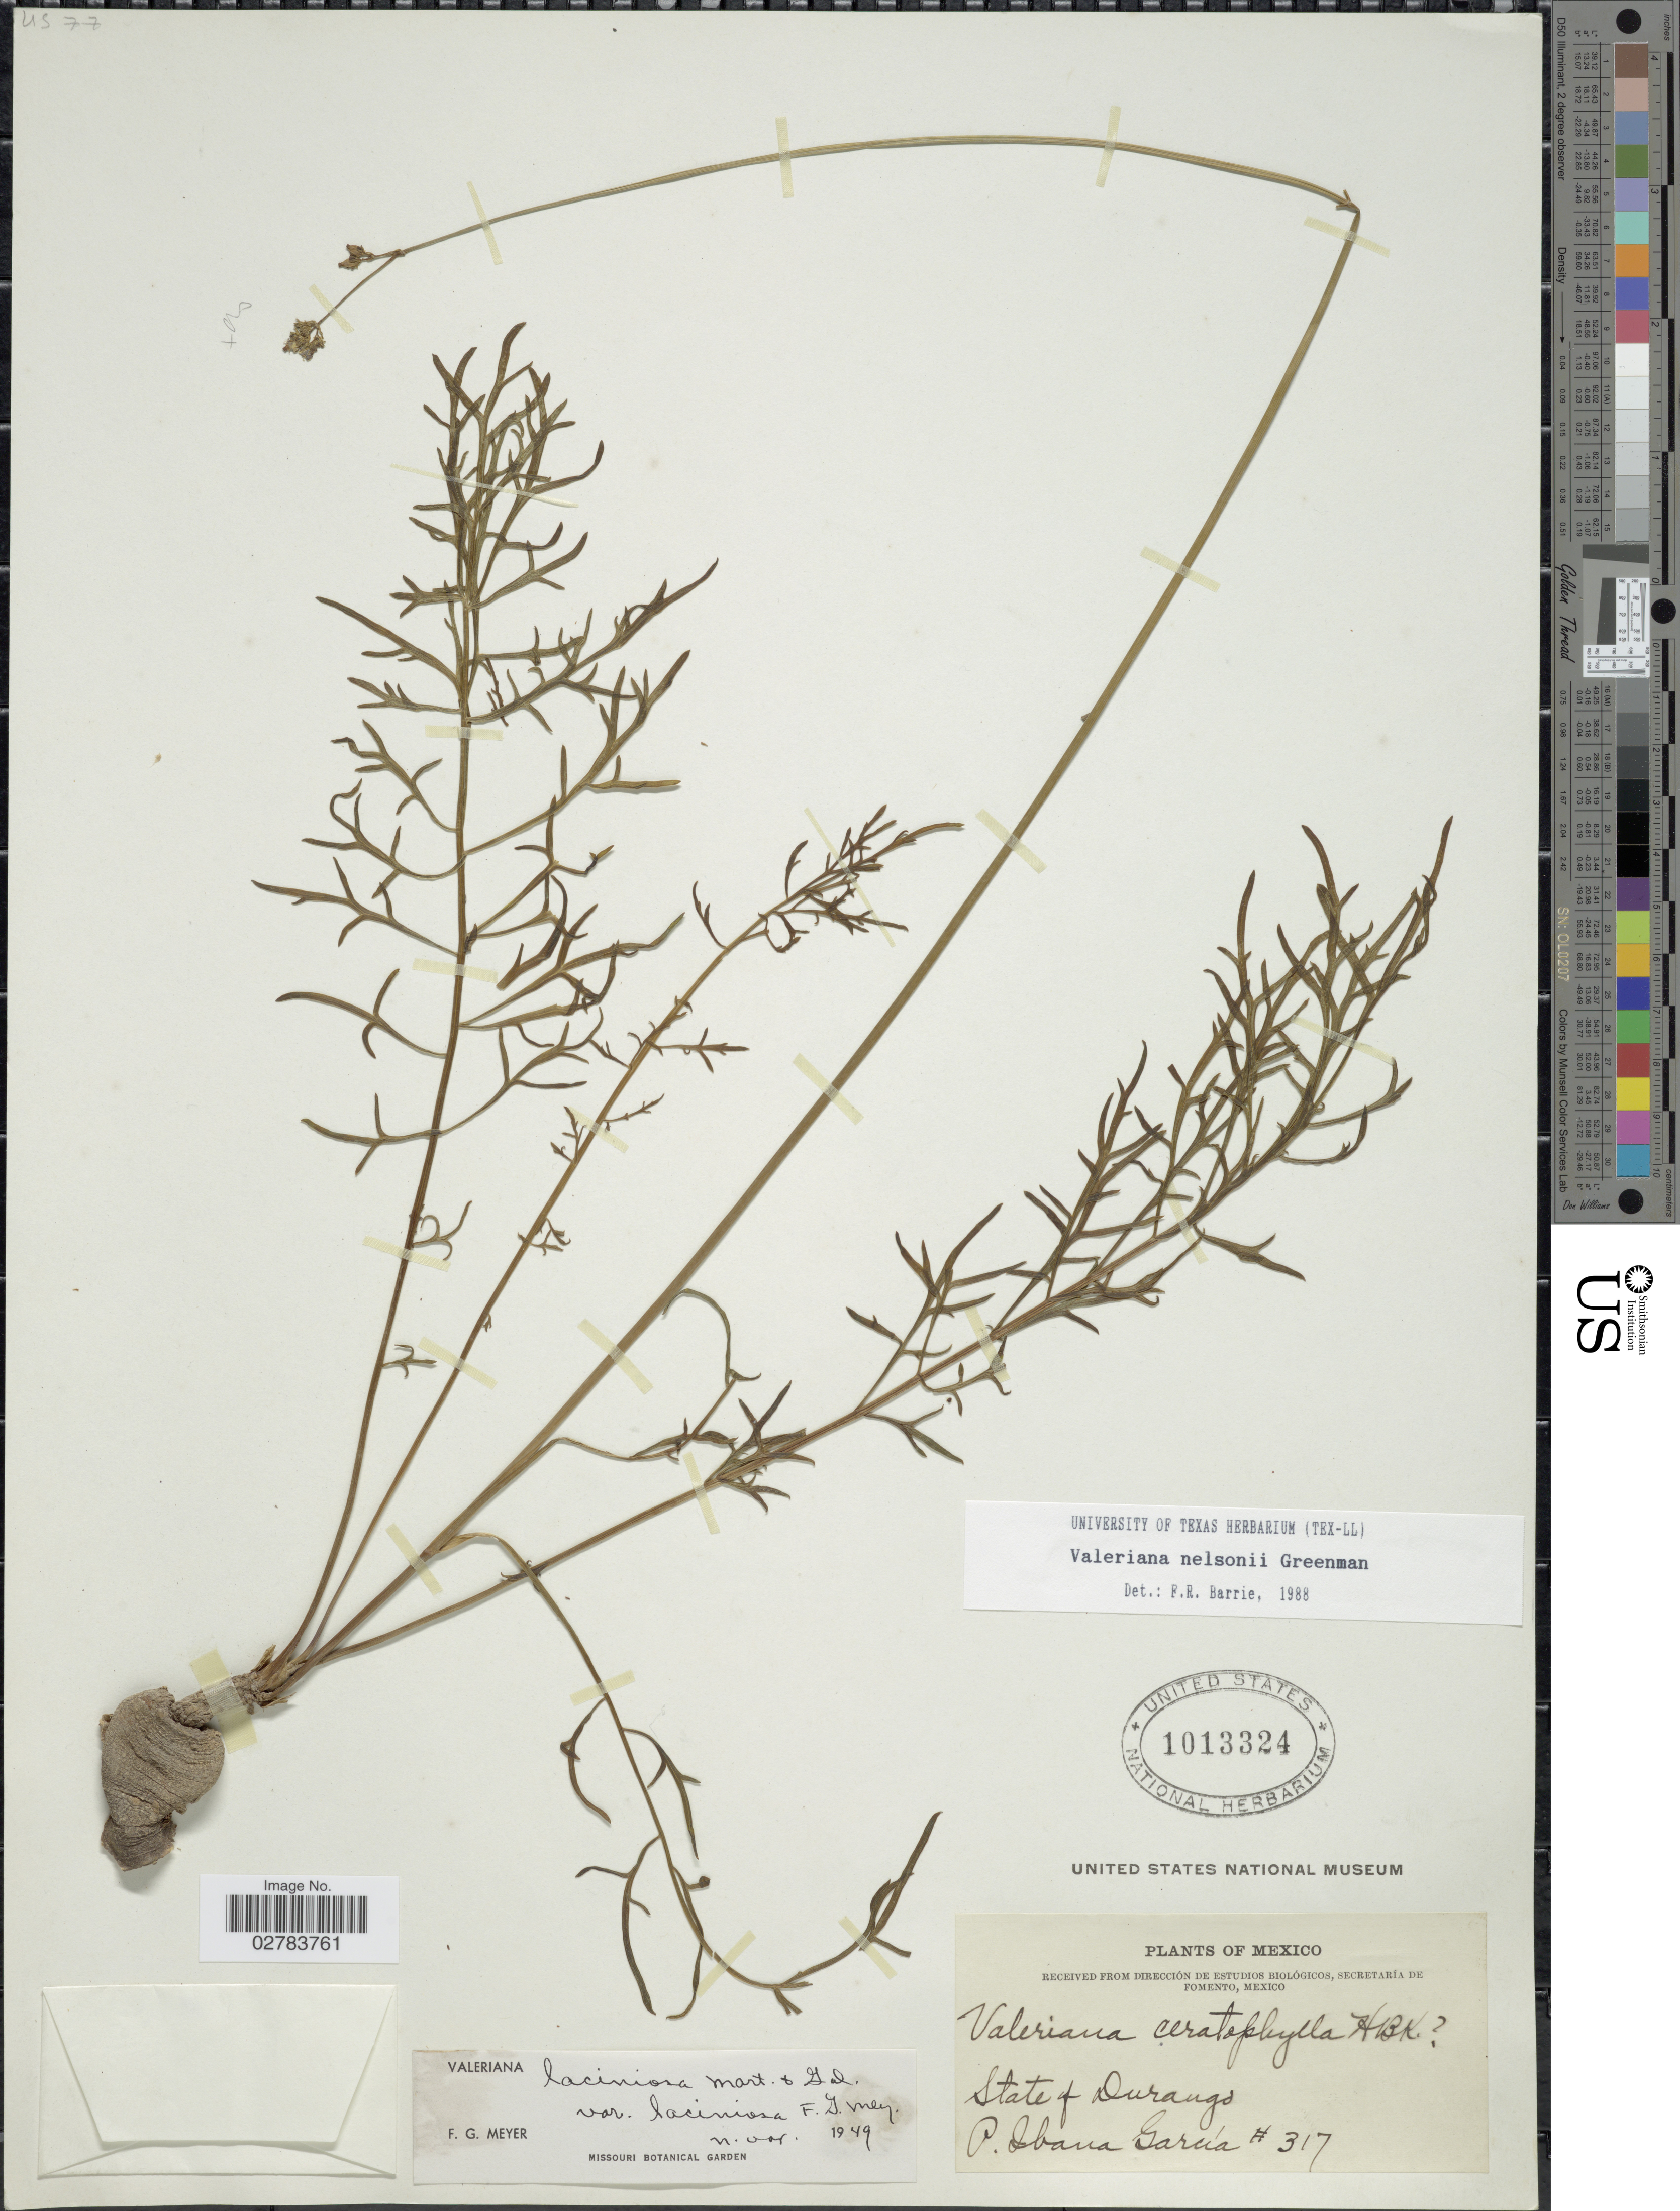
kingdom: Plantae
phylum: Tracheophyta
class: Magnoliopsida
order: Dipsacales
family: Caprifoliaceae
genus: Valeriana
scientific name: Valeriana nelsonii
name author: Greenm.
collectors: P. I. Garcia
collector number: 317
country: Mexico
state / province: Durango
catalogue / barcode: US 1013324